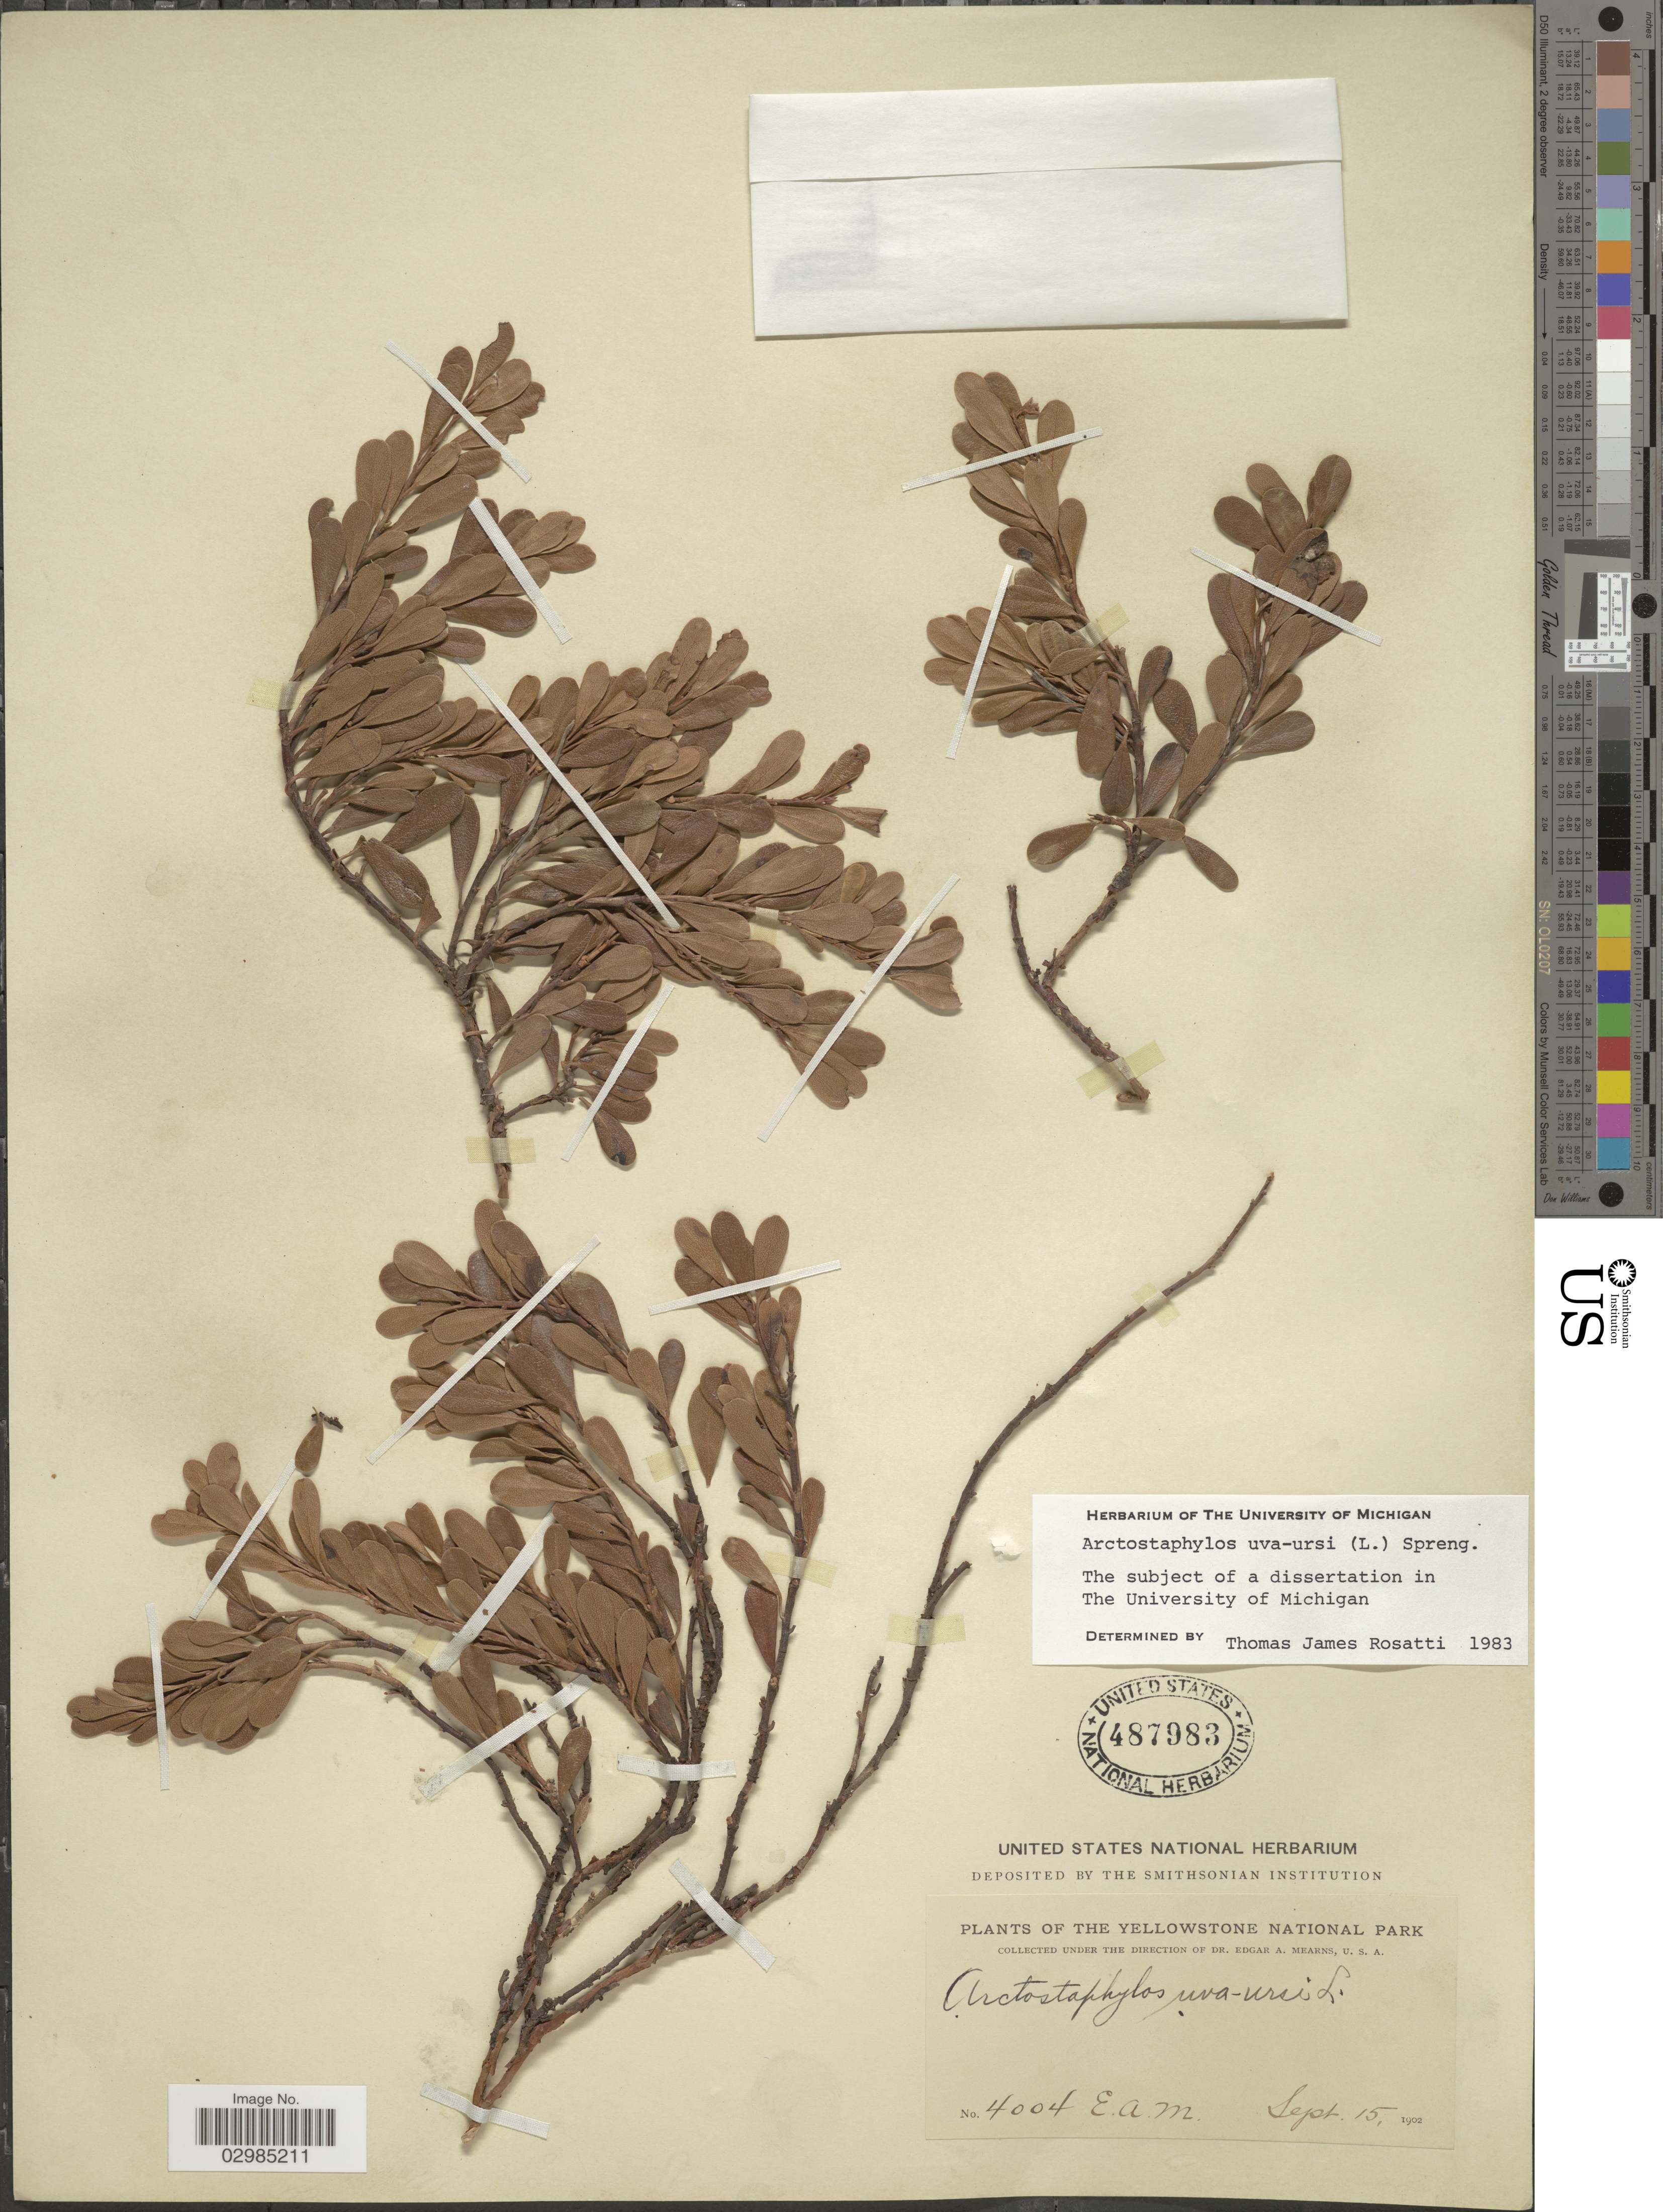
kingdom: Plantae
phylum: Tracheophyta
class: Magnoliopsida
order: Ericales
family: Ericaceae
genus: Arctostaphylos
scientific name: Arctostaphylos uva-ursi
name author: (L.) Spreng.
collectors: E. A. Mearns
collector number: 4004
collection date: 1902-09-15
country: United States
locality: Yellowstone National Park.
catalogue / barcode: US 487983